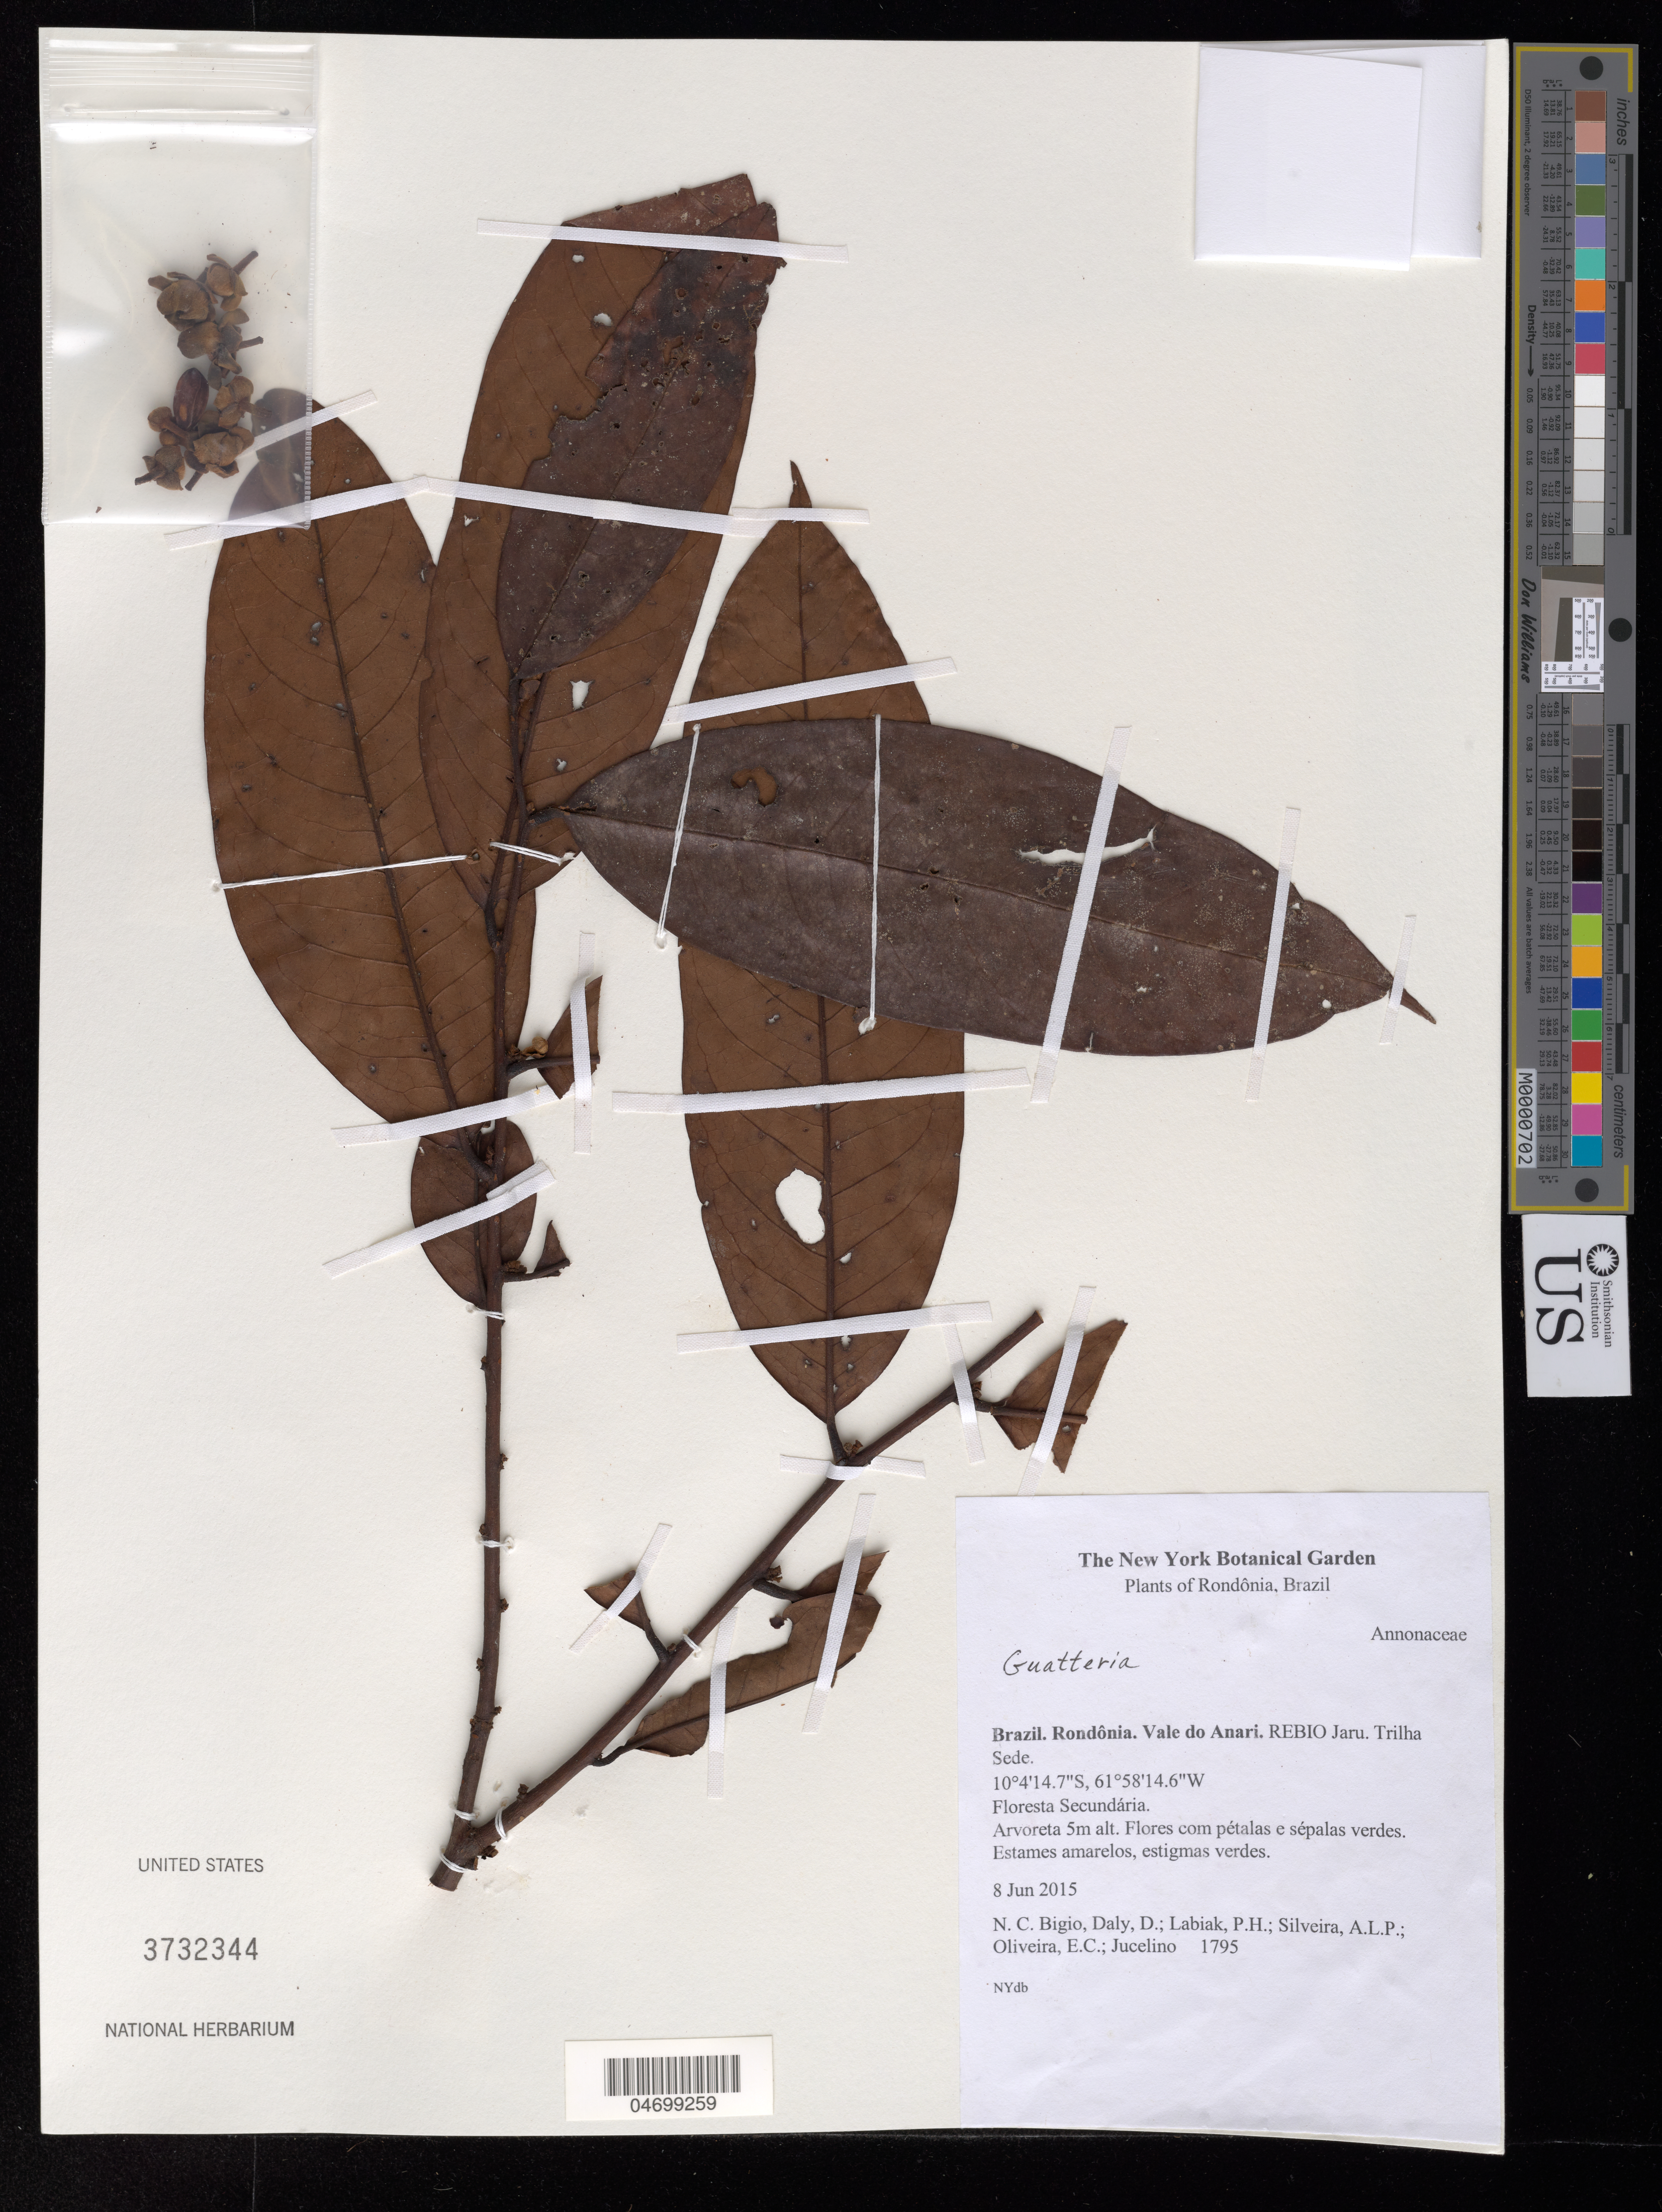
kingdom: Plantae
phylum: Tracheophyta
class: Magnoliopsida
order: Magnoliales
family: Annonaceae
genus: Guatteria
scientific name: Guatteria sp.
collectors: N. C. Bigio, D. Daly, P. H. Labiak, A. Silveira & et al.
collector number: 1795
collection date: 2015-06-08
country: Brazil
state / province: Rondônia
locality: Vale do Anari. Rebio Jaru. Trilha Sede.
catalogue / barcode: US 3732344